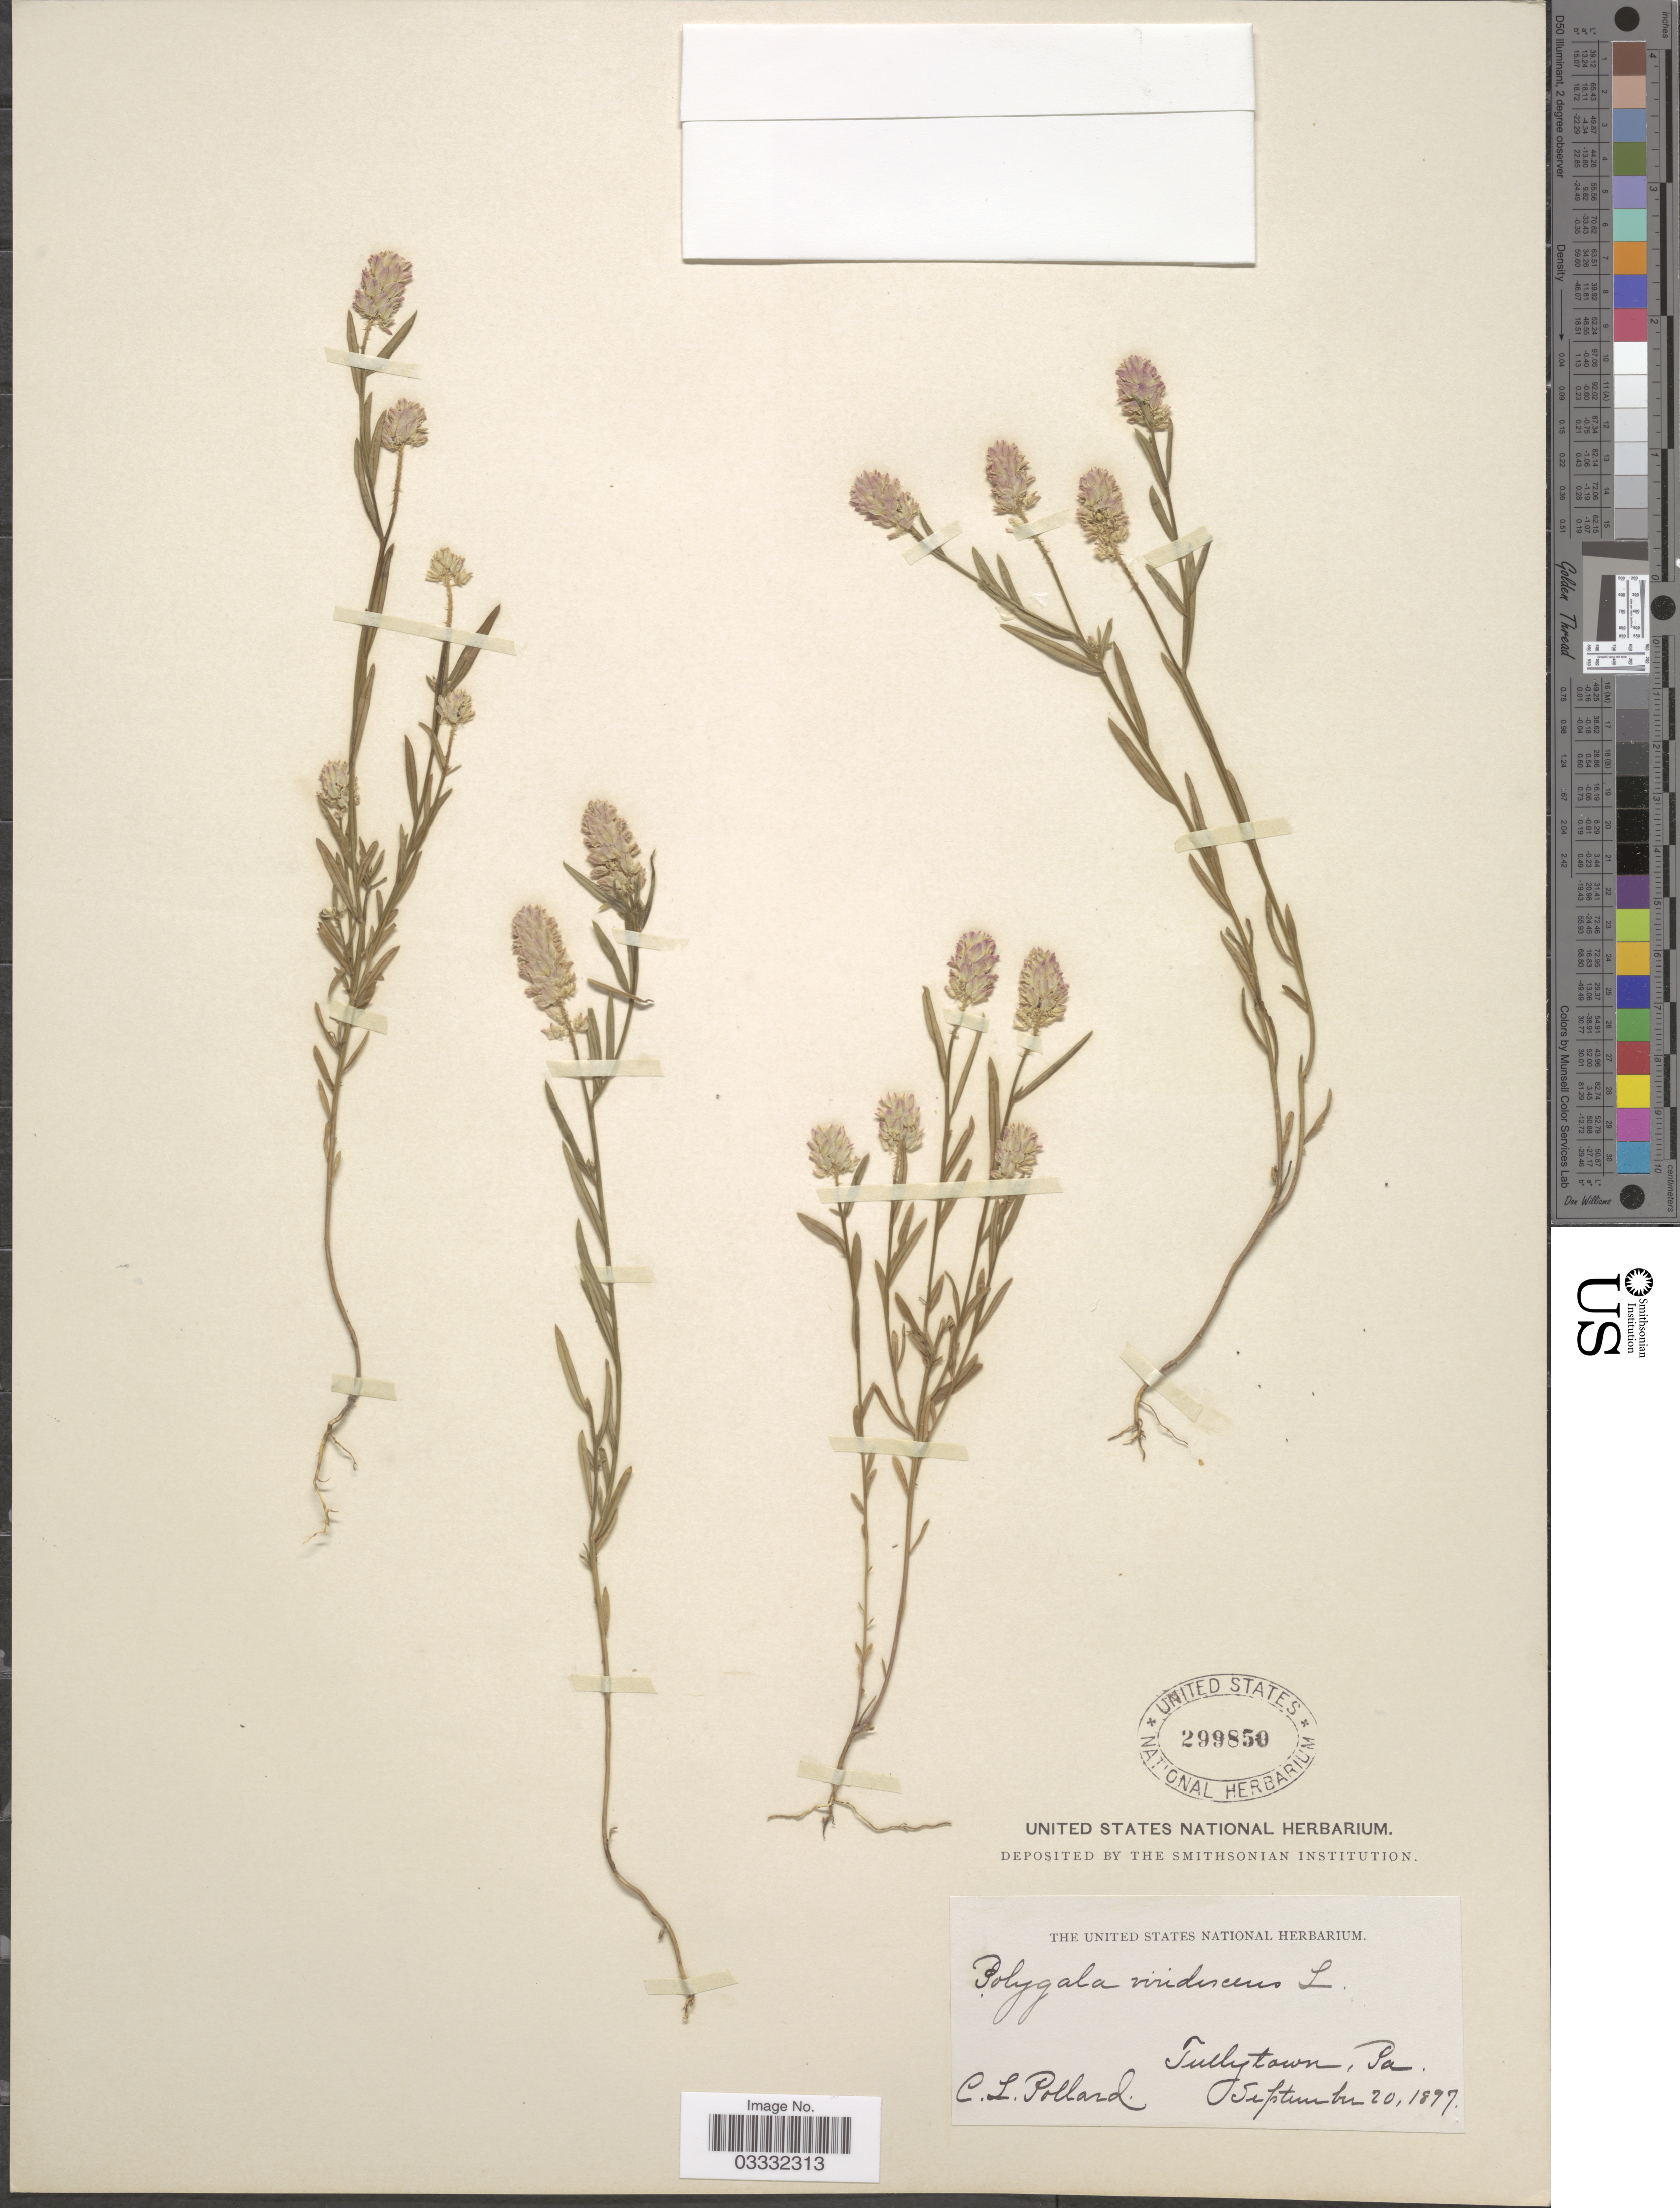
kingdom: Plantae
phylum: Tracheophyta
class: Magnoliopsida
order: Fabales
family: Polygalaceae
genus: Polygala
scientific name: Polygala sanguinea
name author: L.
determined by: Strong, Mark T., (BOT), Smithsonian Institution - National Museum of Natural History (UNITED STATES)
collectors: C. L. Pollard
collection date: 1897-09-20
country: United States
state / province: Pennsylvania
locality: Tullytown.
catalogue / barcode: US 299850